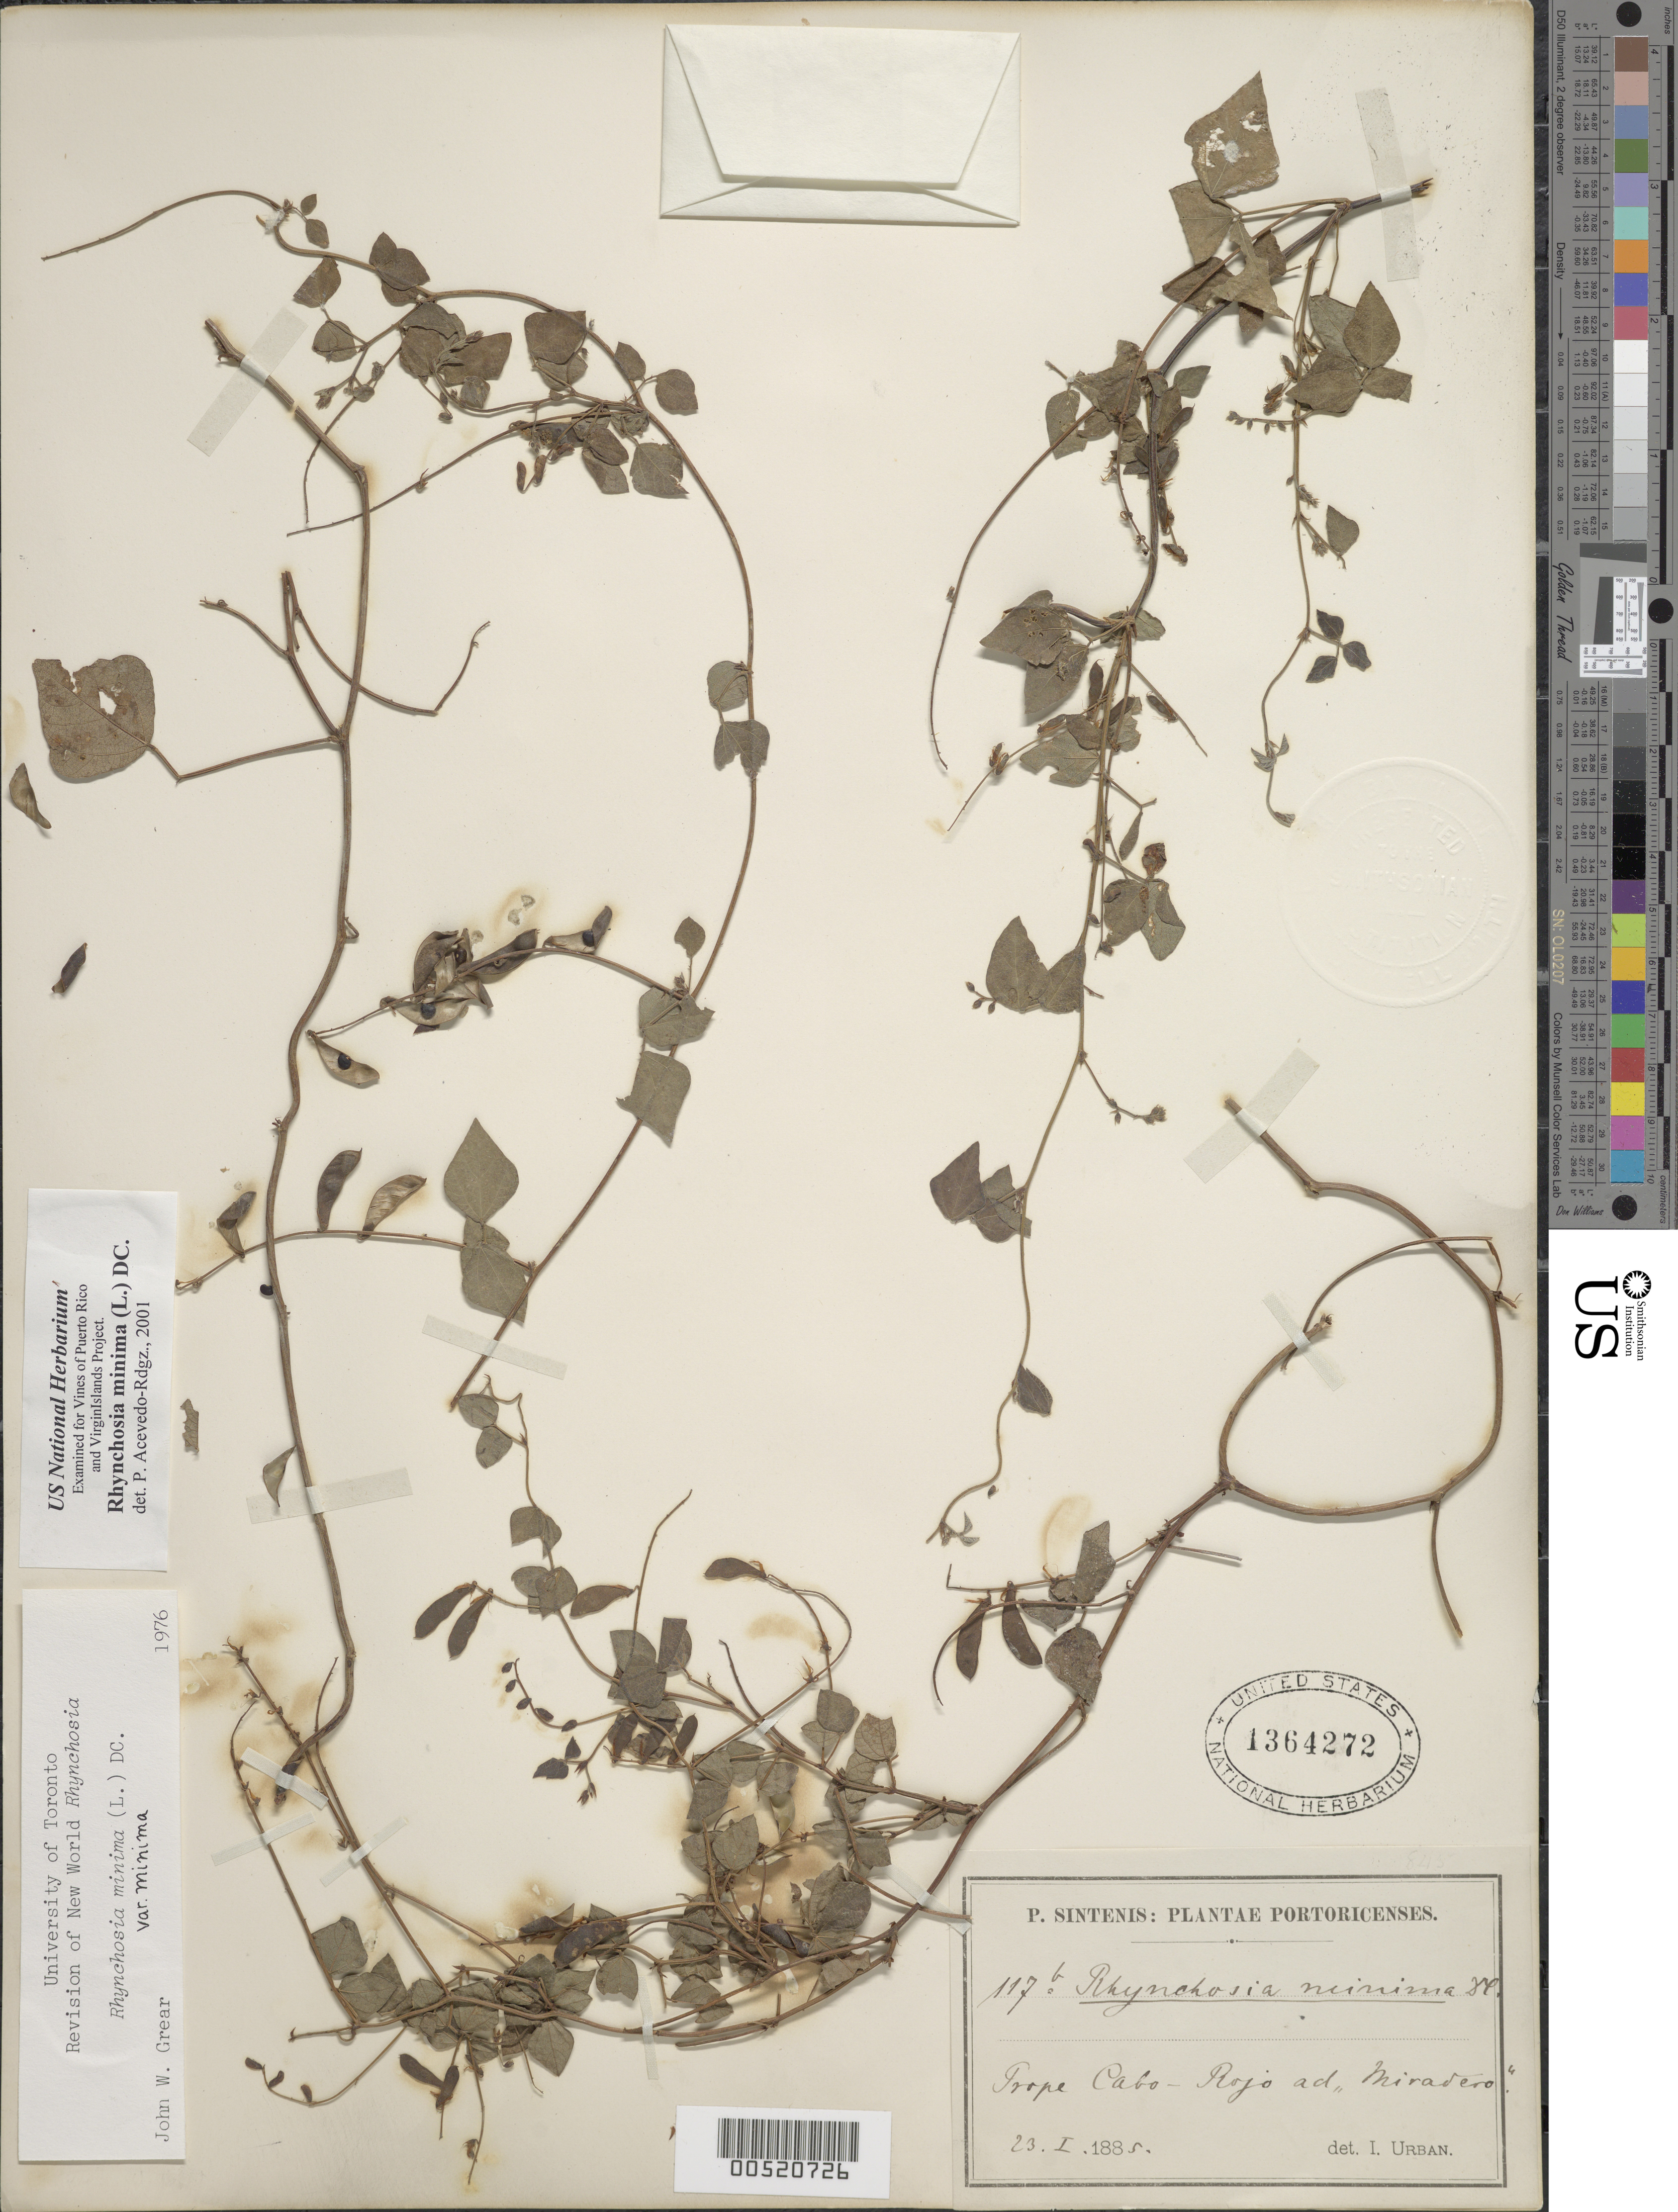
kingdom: Plantae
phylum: Tracheophyta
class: Magnoliopsida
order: Fabales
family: Fabaceae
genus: Rhynchosia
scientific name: Rhynchosia minima var. minima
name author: (L.) DC.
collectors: P. Sintenis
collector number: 117 b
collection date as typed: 23 Jan 1885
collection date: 1885-01-23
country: Puerto Rico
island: Greater Antilles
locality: Prope Cabo Rojo ad "Miradero".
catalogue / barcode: US 1364272